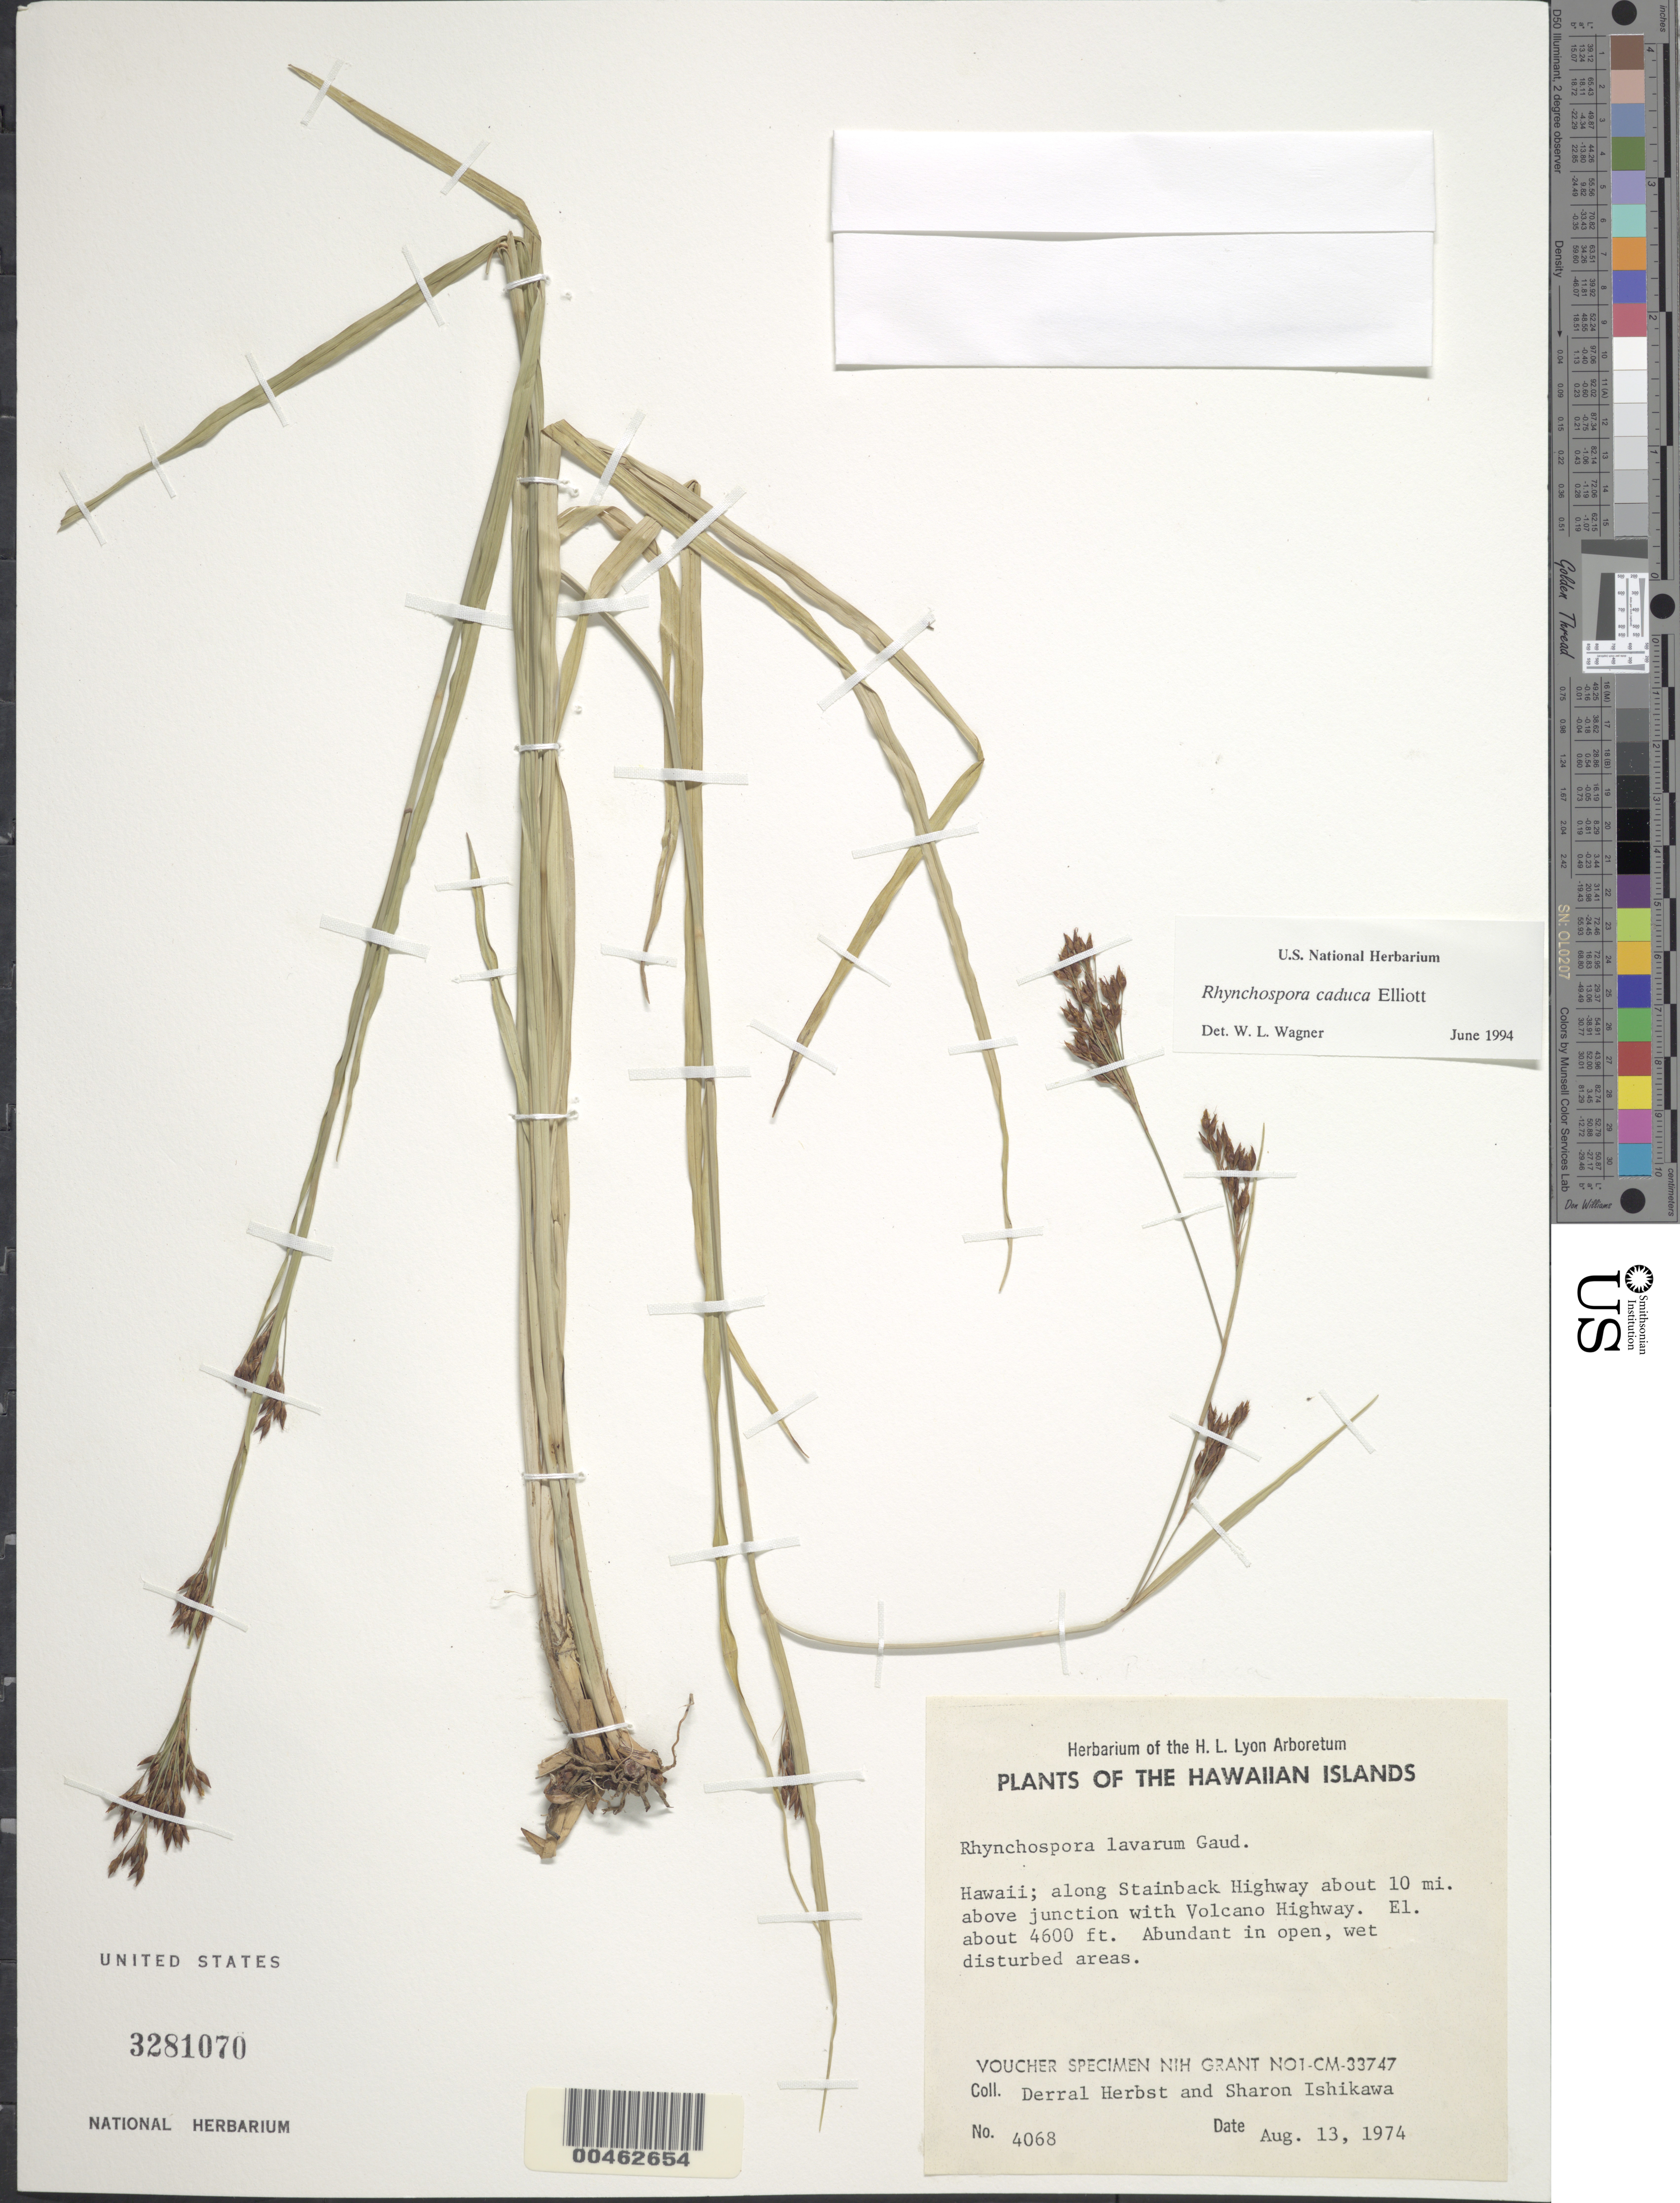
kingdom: Plantae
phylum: Tracheophyta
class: Liliopsida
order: Poales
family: Cyperaceae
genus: Rhynchospora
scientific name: Rhynchospora caduca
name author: Elliott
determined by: Wagner, W. L., (BOT), Smithsonian Institution - National Museum of Natural History (UNITED STATES)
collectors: D. R. Herbst & S. Ishikawa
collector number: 4068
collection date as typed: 13 Aug 1974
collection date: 1974-08-13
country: United States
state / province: Hawaii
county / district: Hawaii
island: Hawaii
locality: Along Stainback Hwy. about 10 mi above junc. with Volcano Hwy.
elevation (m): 1402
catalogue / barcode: US 3281070